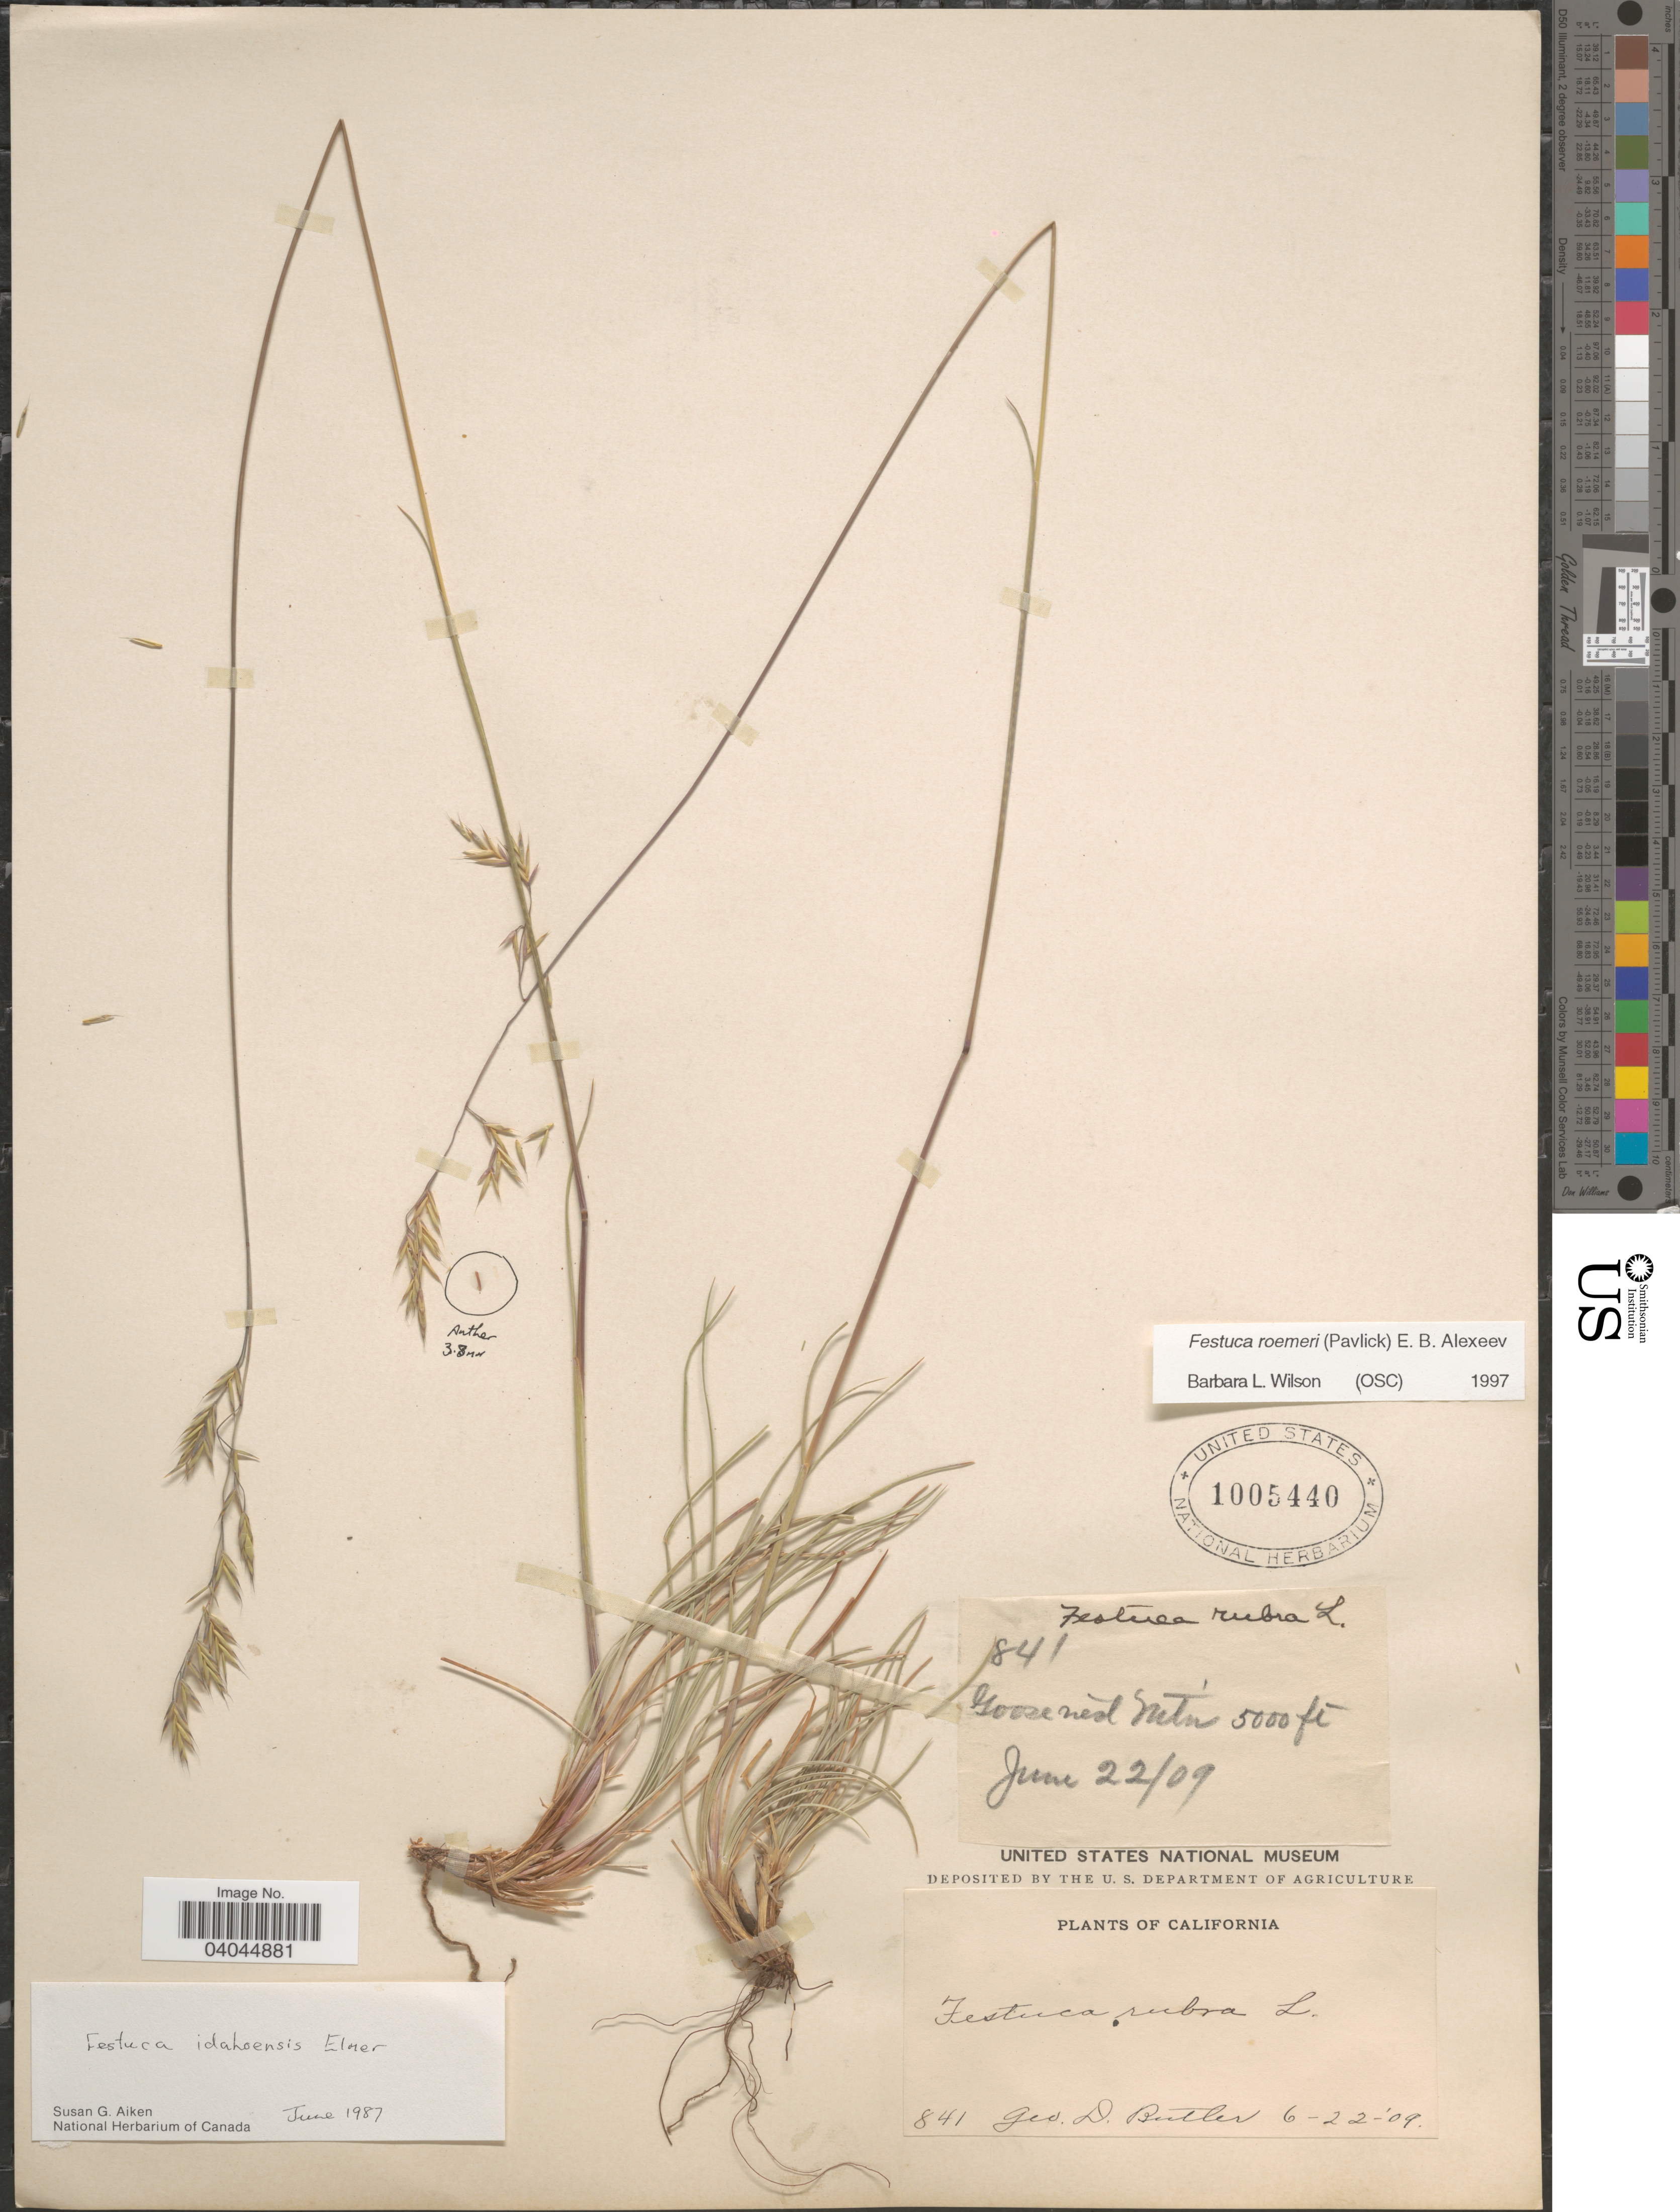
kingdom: Plantae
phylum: Tracheophyta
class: Liliopsida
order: Poales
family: Poaceae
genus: Festuca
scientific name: Festuca roemeri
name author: (Pavlick) E.B. Alexeev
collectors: G. D. Butler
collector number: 841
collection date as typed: Transcribed d/m/y: 22/6/9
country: United States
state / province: California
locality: Goosenest Mtn.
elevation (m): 1524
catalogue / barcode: US 1005440